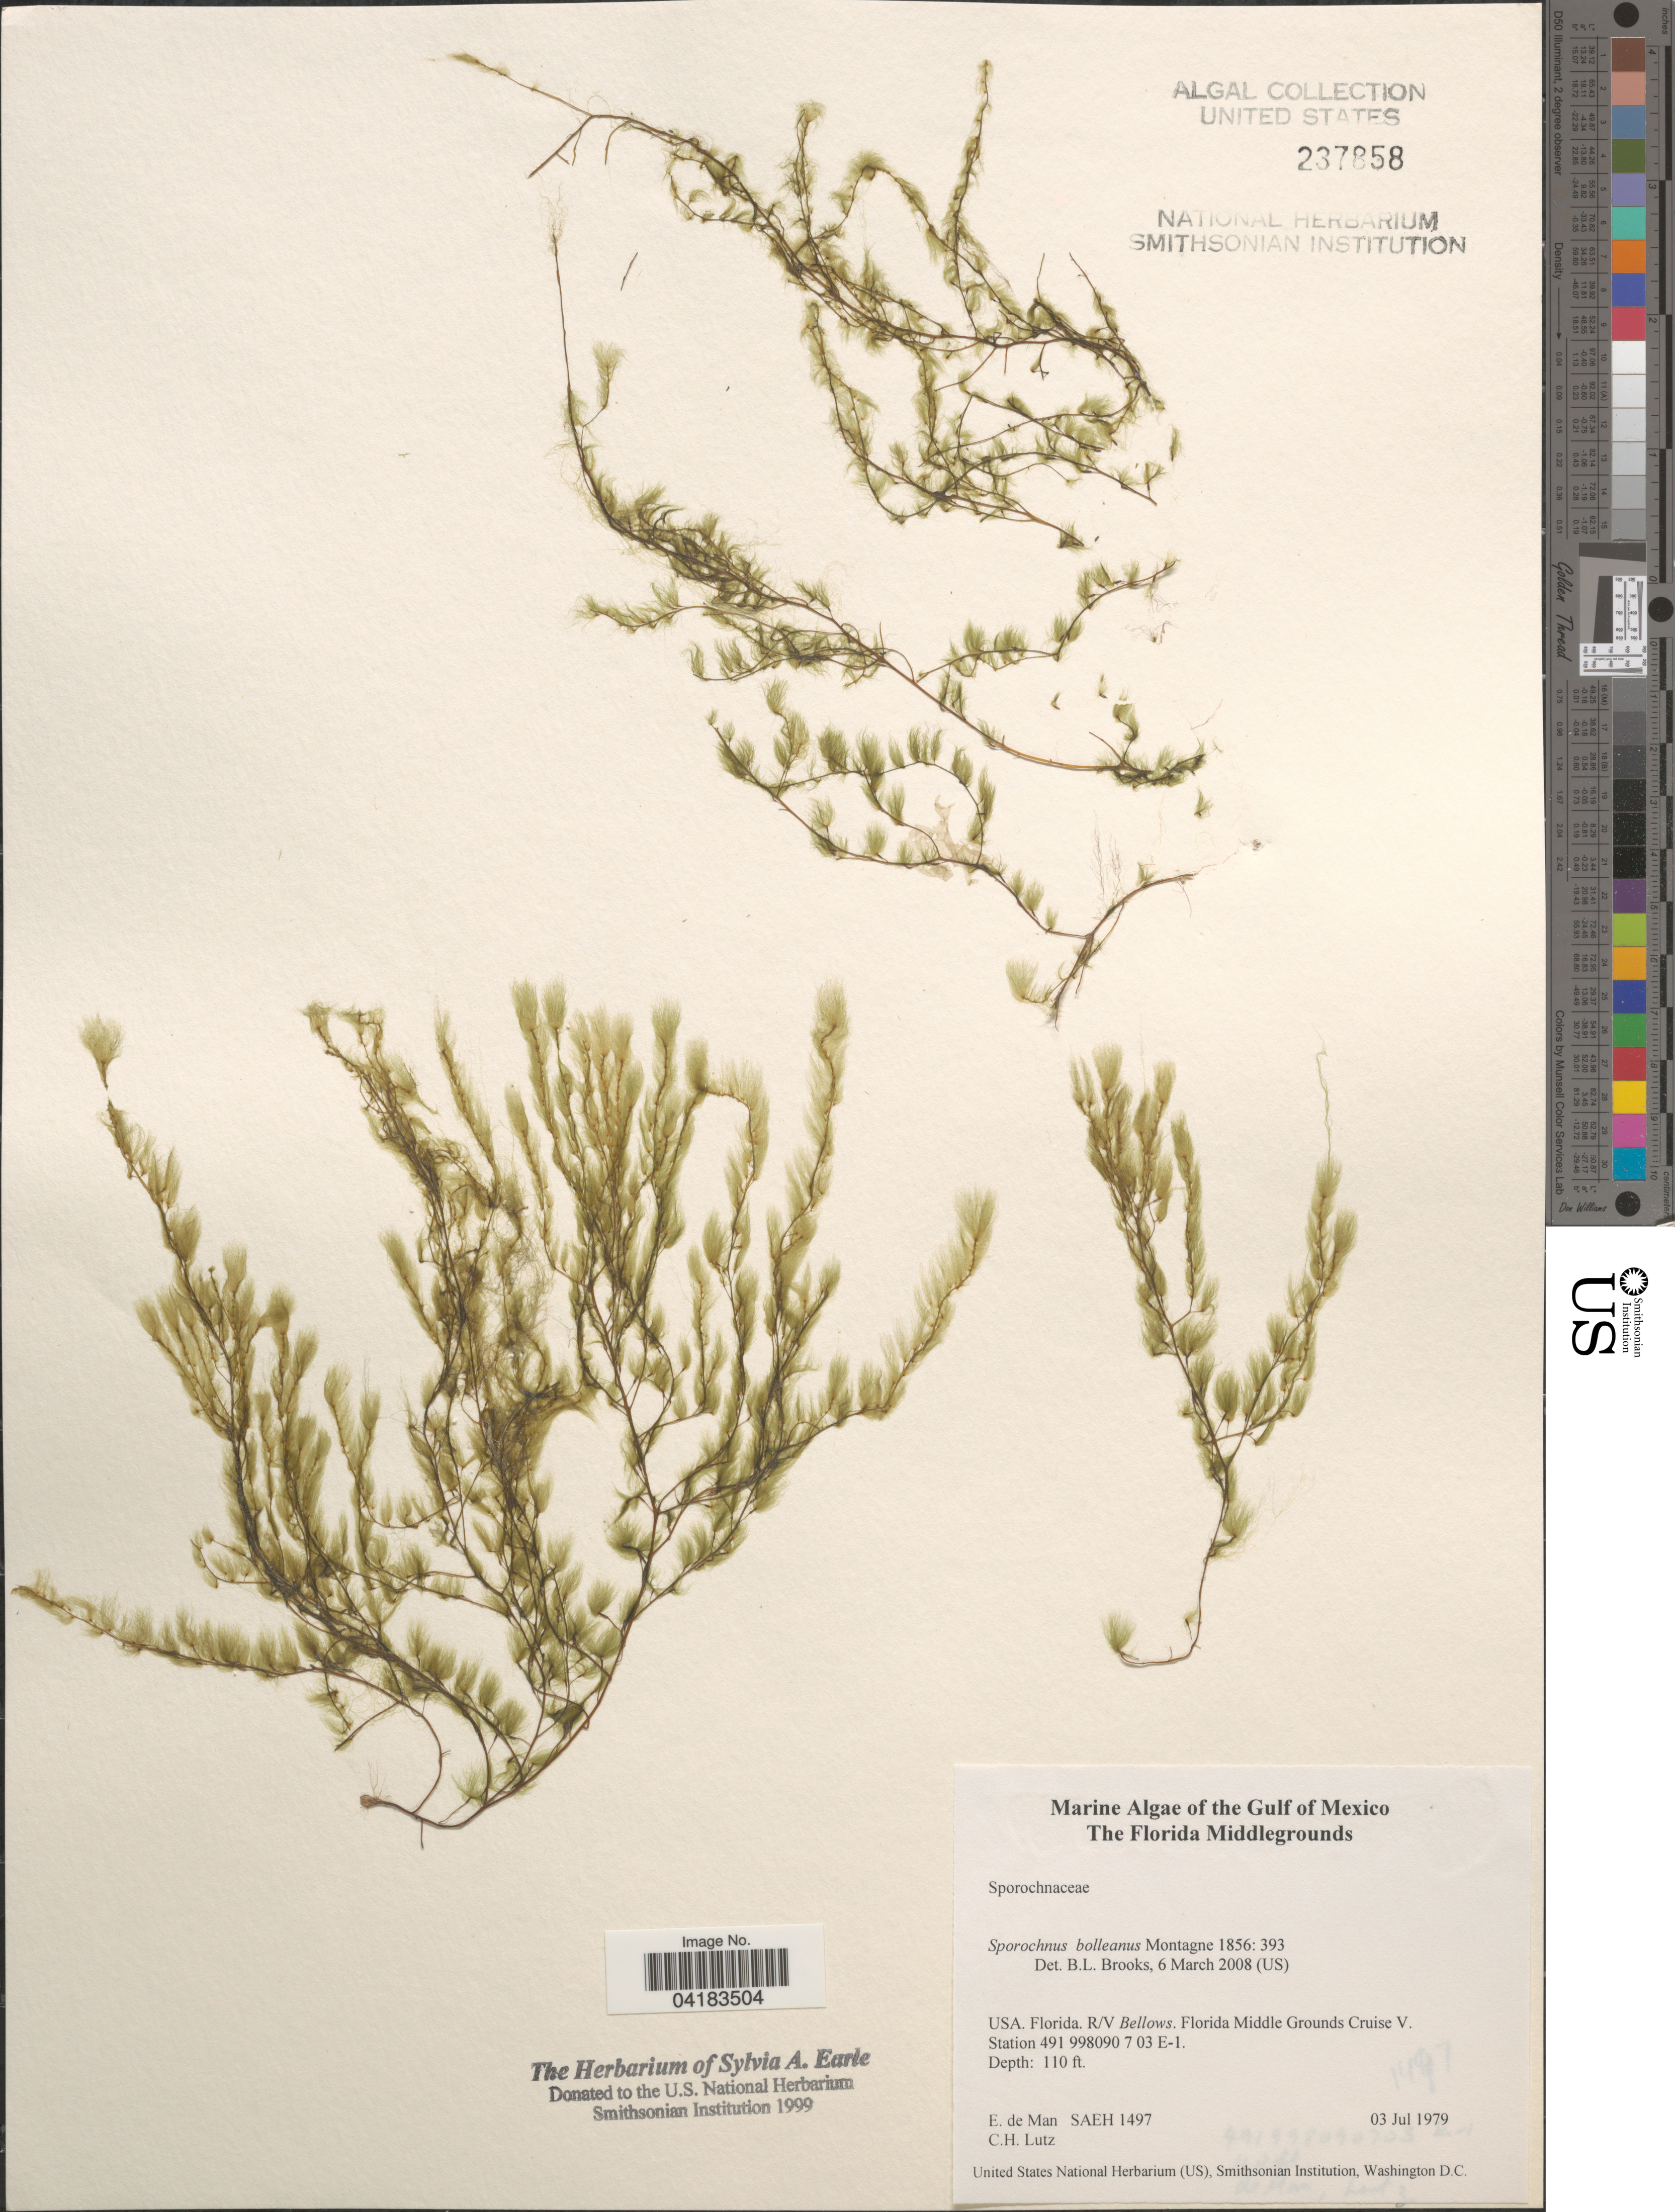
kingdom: Chromista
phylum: Ochrophyta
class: Phaeophyceae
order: Sporochnales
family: Sporochnaceae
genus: Sporochnus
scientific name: Sporochnus bolleanus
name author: Mont.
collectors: E. de Man & C. Lutz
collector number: SAEH1497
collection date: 1979-07-03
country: United States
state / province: Florida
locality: The Gulf of Mexico. The Florida Middlegrounds. R/V Bellows. Florida Middle Grounds Cruise V. Station 491 998090 7 03 E-1.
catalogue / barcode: US 237858